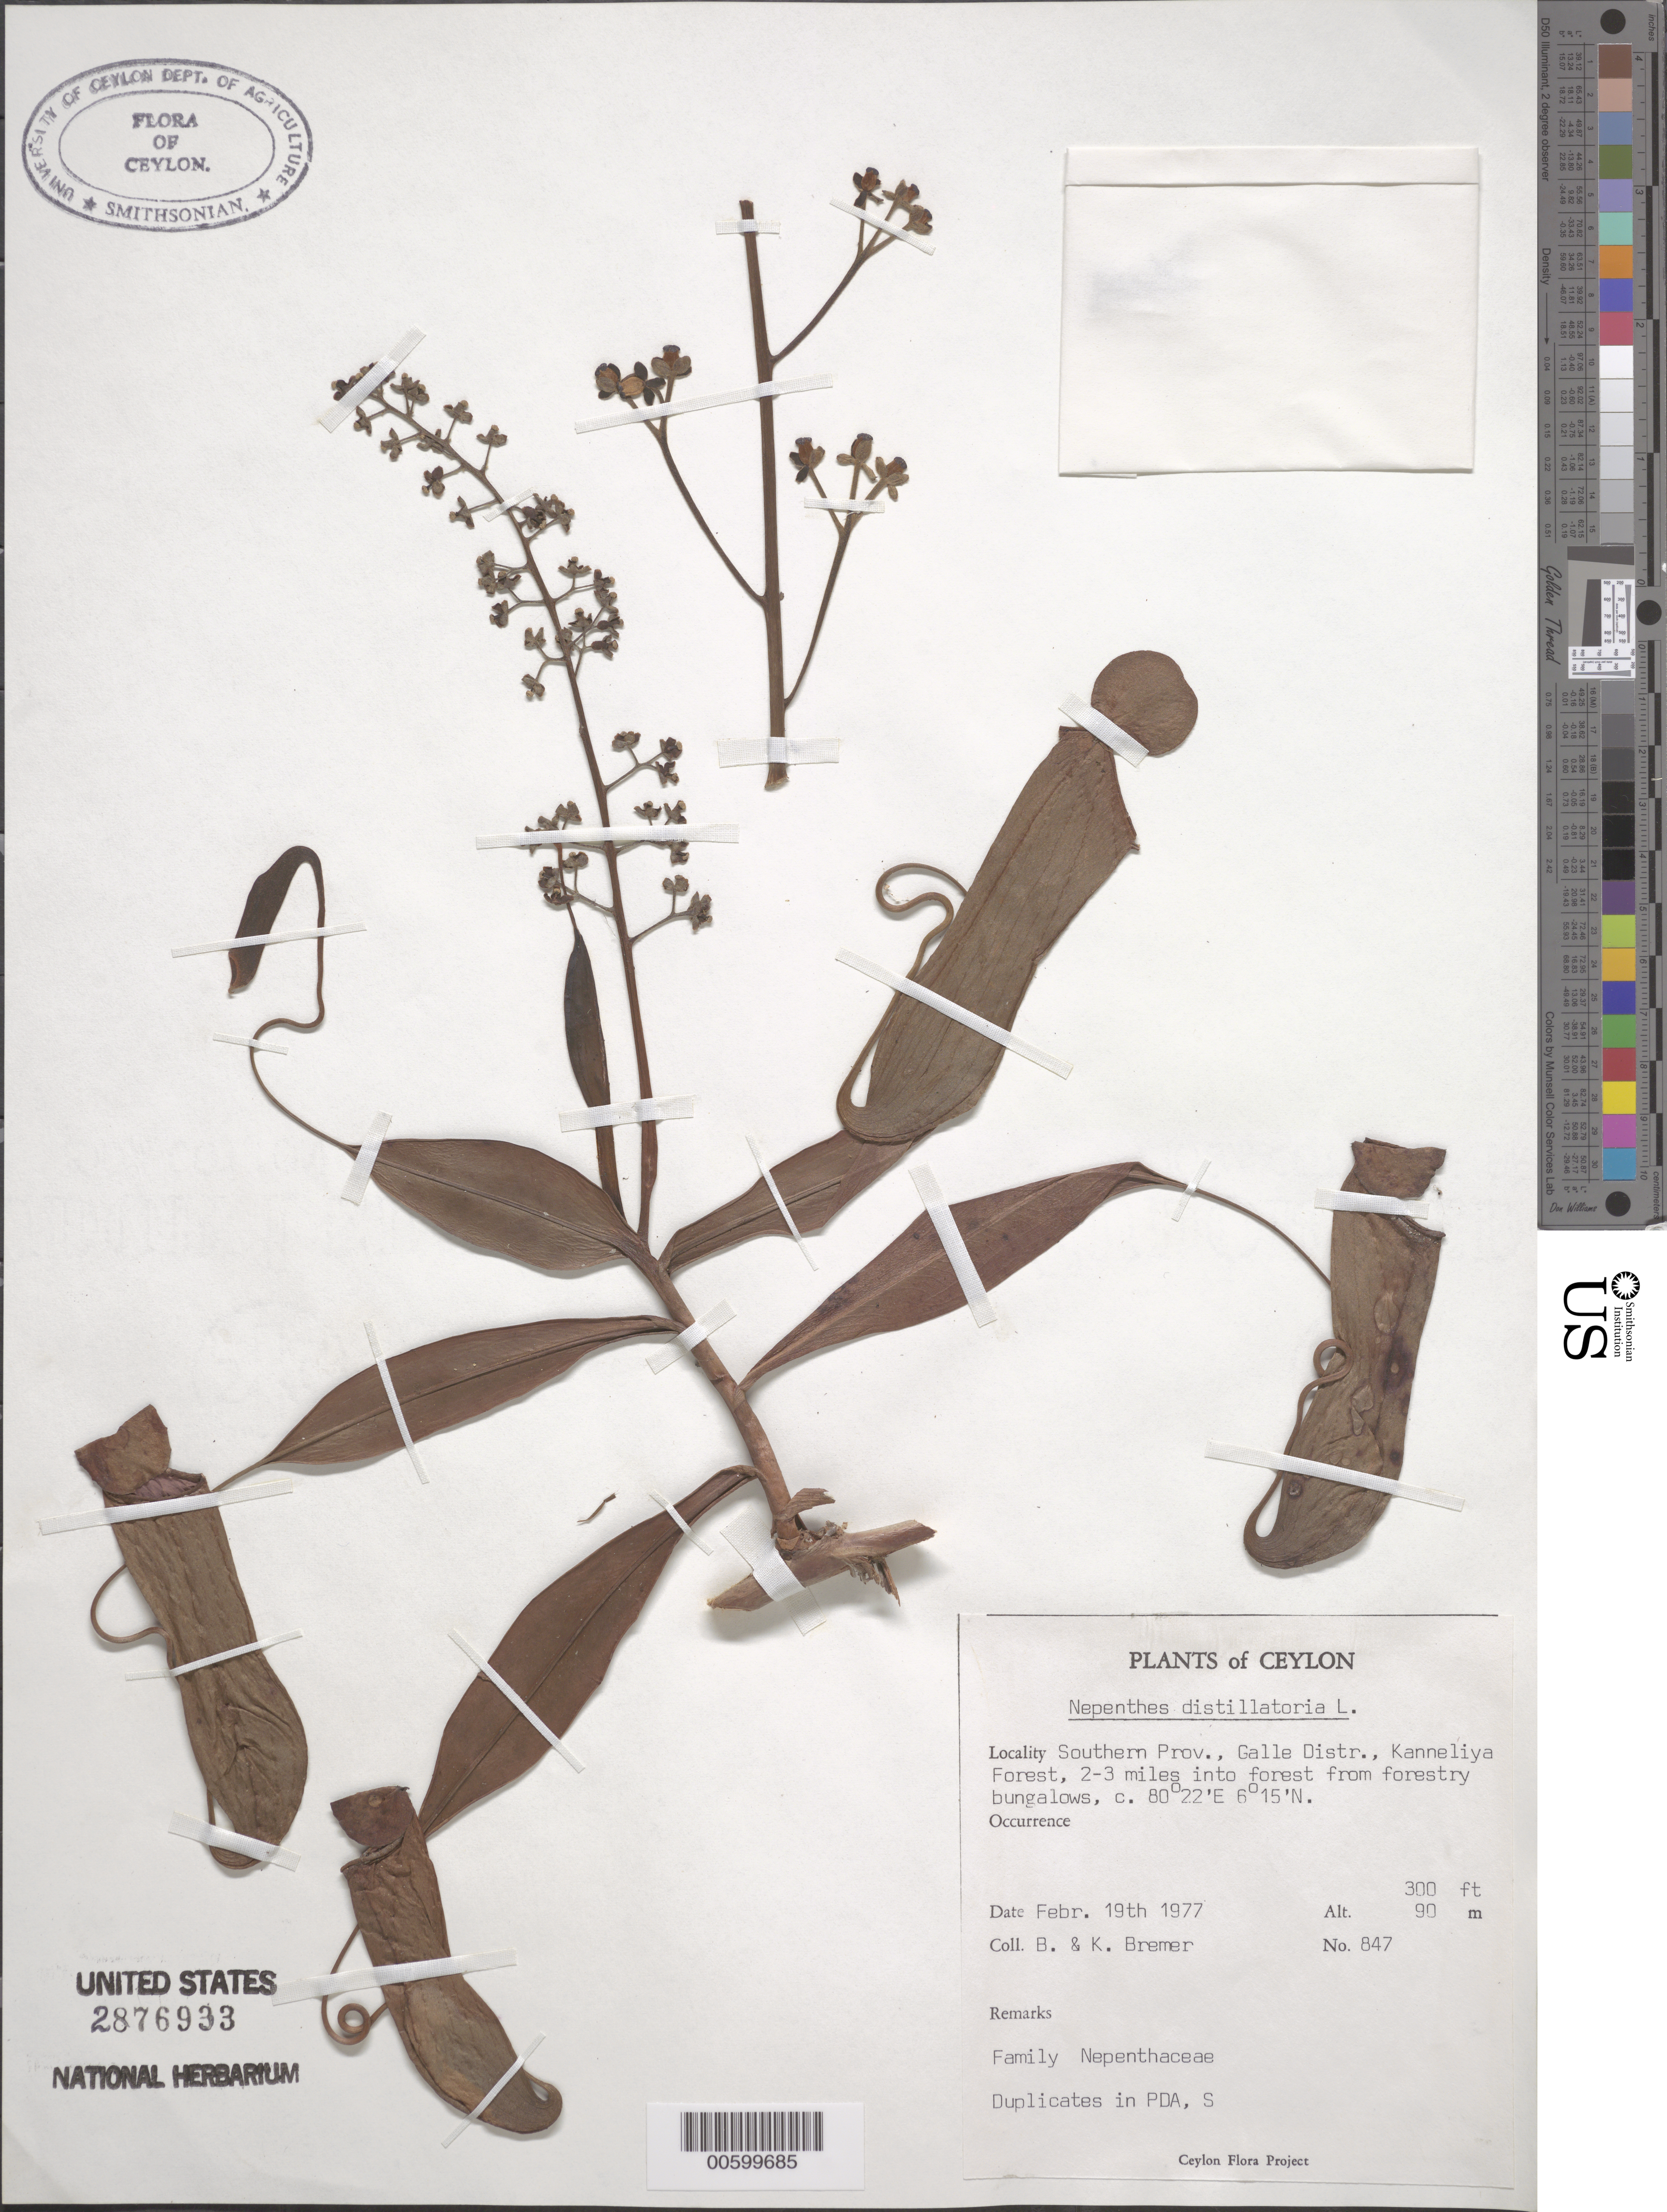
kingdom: Plantae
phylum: Tracheophyta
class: Magnoliopsida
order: Caryophyllales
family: Nepenthaceae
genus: Nepenthes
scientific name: Nepenthes distillatoria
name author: L.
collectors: B. Bremer & K. Bremer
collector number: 847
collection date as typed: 19 Feb 1977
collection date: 1977-02-19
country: Sri Lanka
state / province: Southern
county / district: Galle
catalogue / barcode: US 2876933